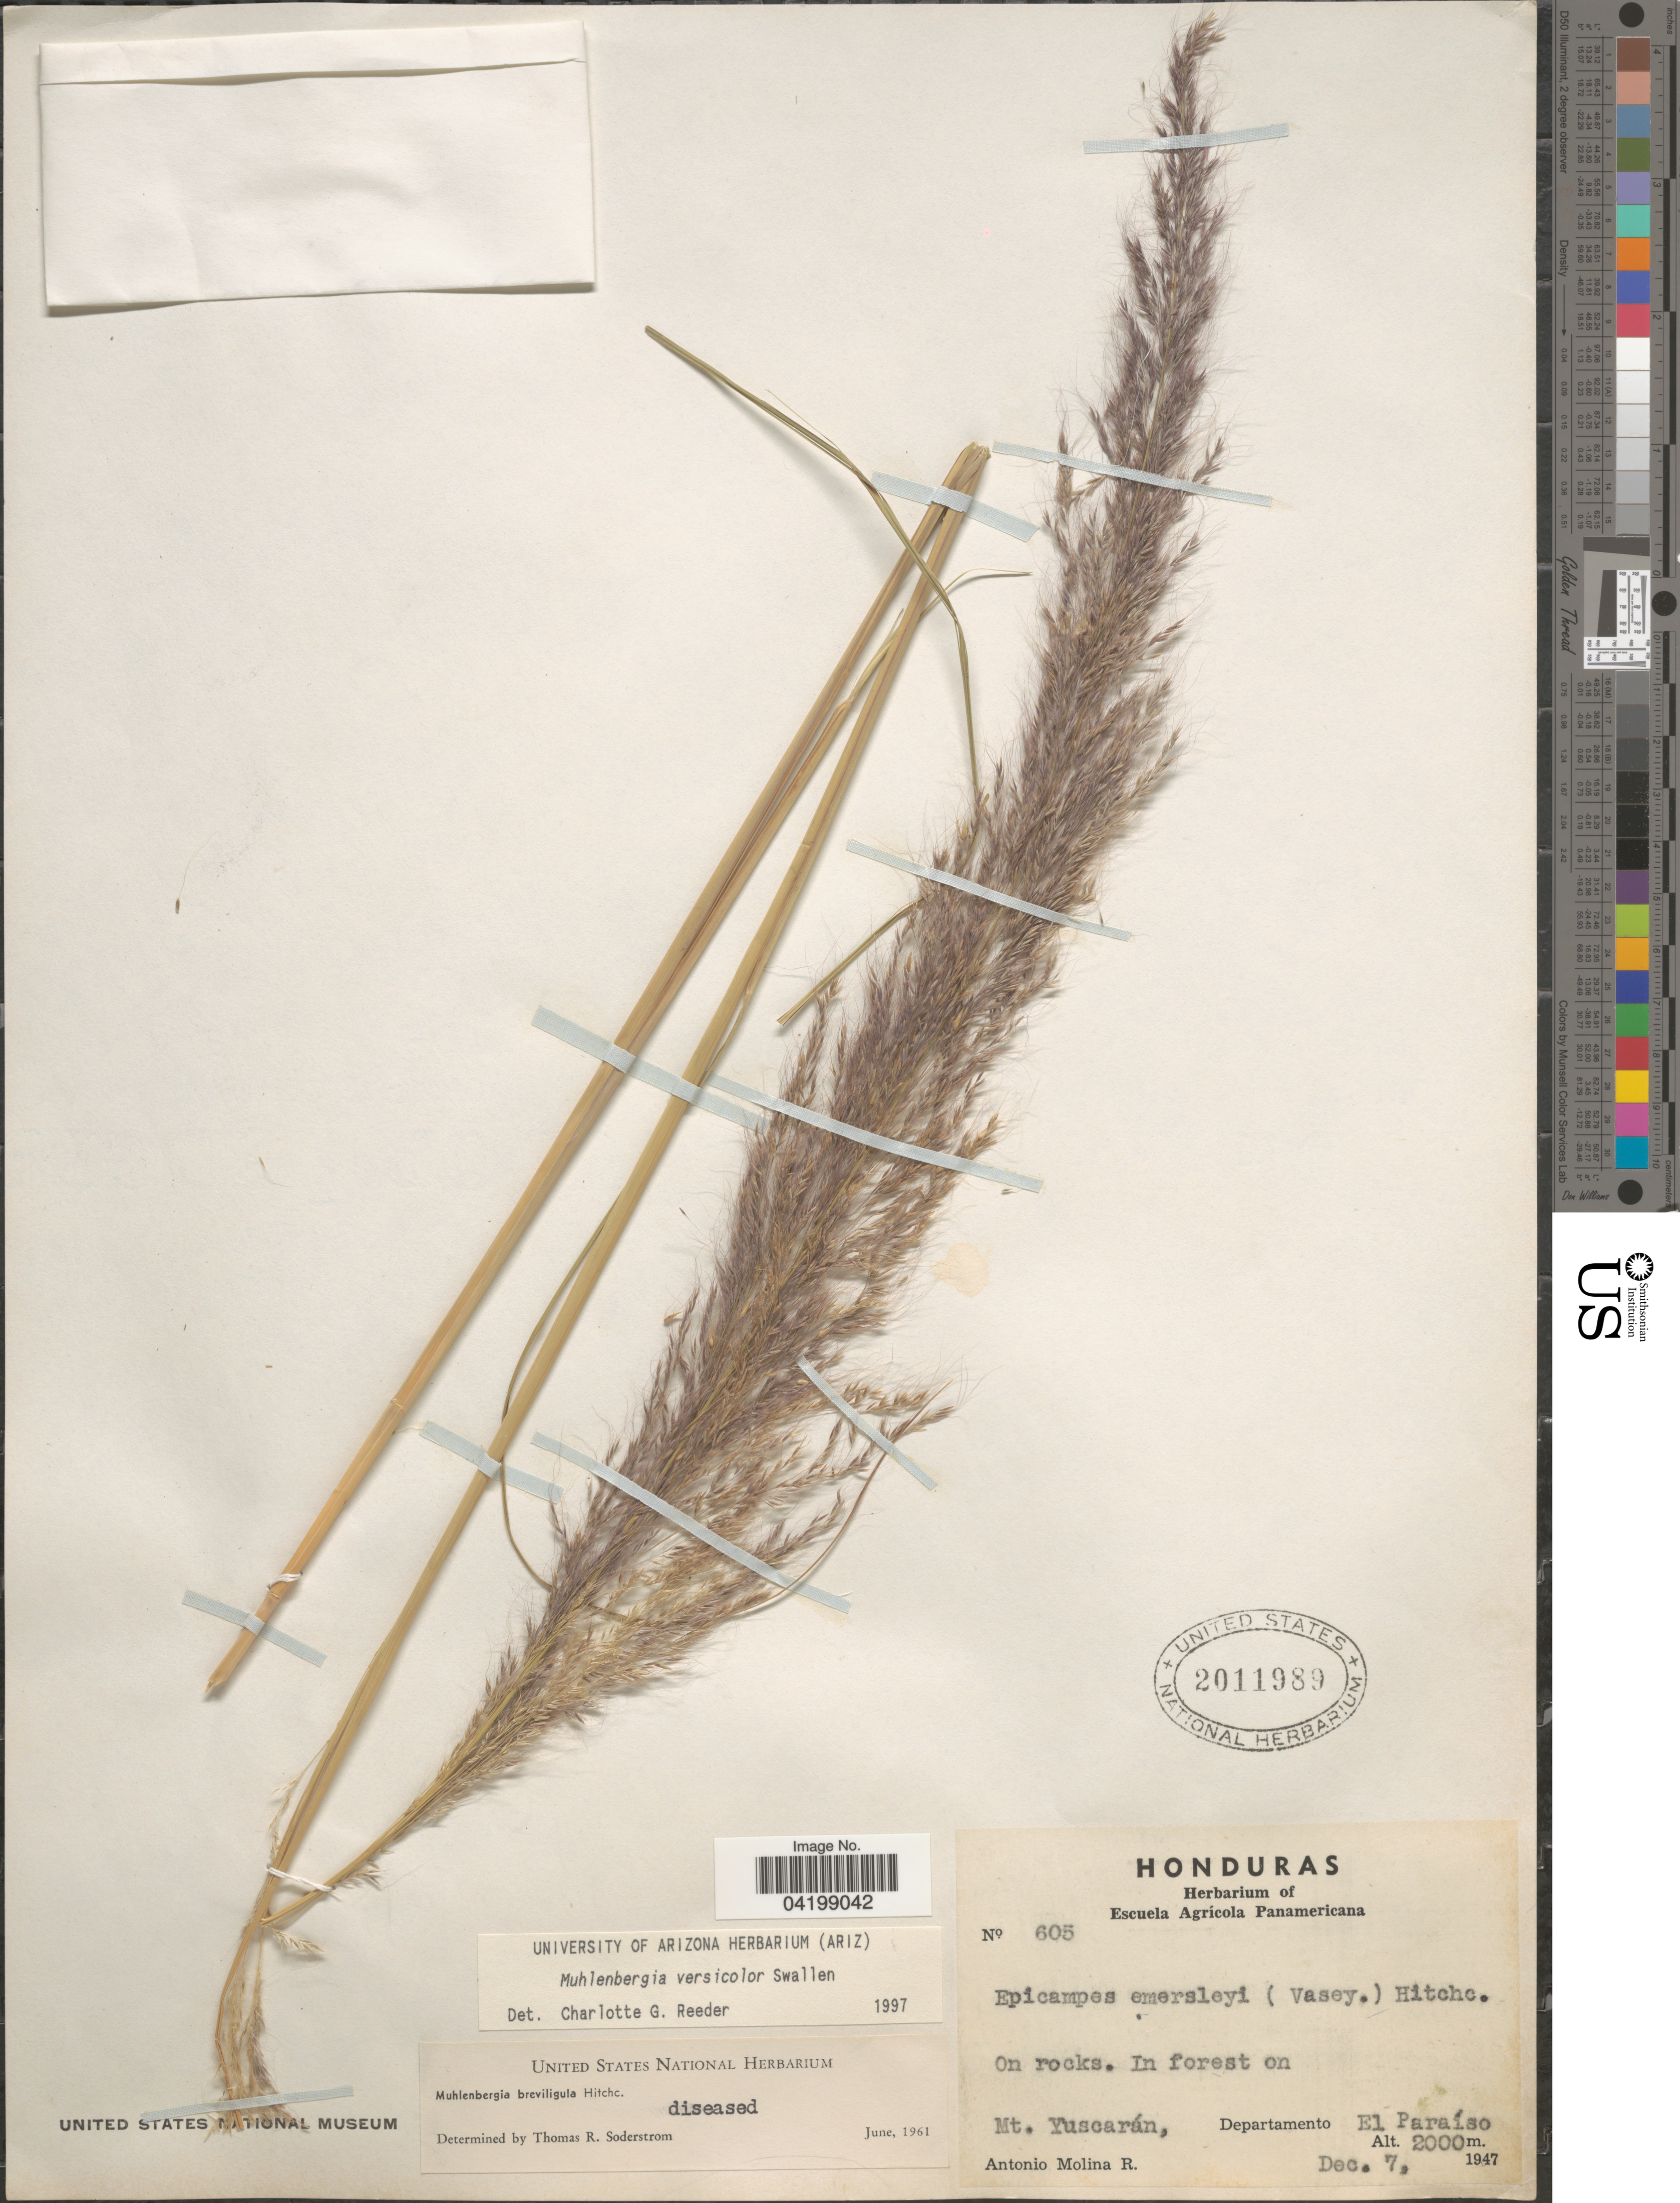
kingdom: Plantae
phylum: Tracheophyta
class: Liliopsida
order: Poales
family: Poaceae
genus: Muhlenbergia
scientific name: Muhlenbergia versicolor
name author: Swallen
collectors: A. Molina R.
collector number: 605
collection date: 1947-12-07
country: Honduras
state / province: El Paraiso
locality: In forest on Mt. Yuscarán, Departamento El Paraíso.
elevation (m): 2000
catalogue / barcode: US 2011989